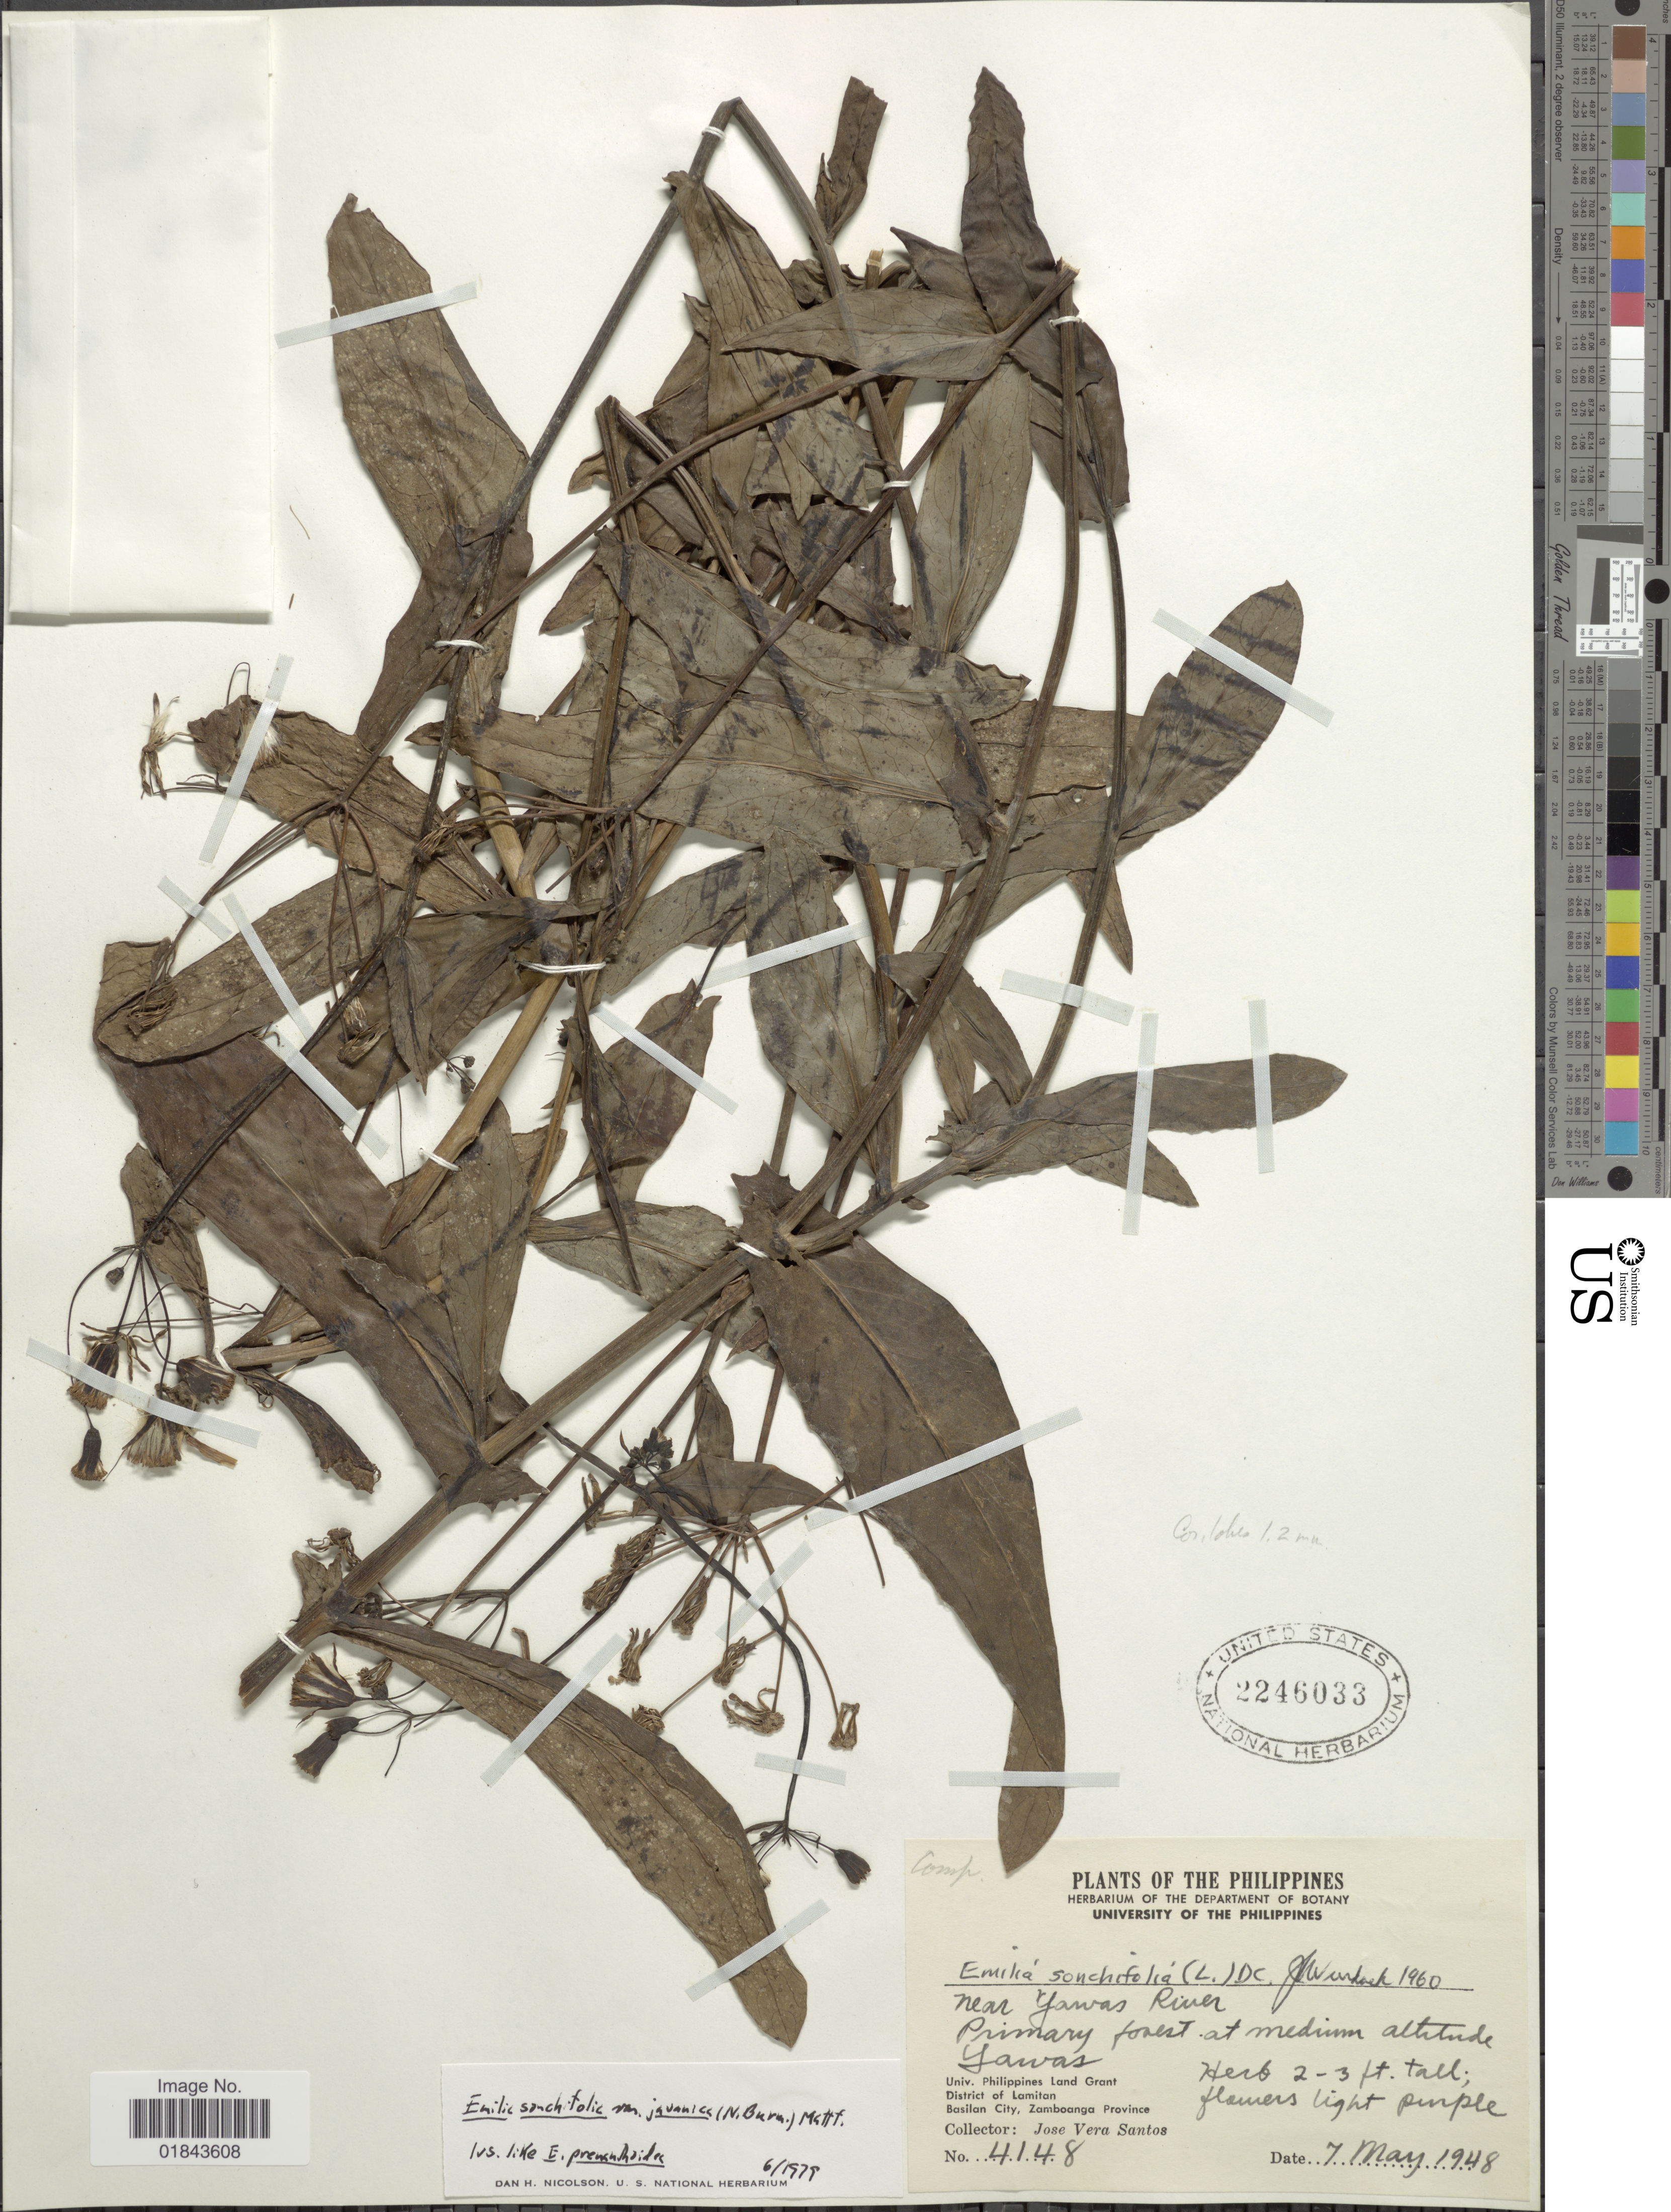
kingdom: Plantae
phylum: Tracheophyta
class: Magnoliopsida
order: Asterales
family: Asteraceae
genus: Emilia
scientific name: Emilia sonchifolia var. javanica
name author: (Burm. f.) Mattf.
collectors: J. V. Santos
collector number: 4148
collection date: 1948-07-07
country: Philippines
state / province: Muslim Mindanao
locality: Near Yawas River, Primary forest at medium, Yawas, District of Lamitan, Basilan City, Zamboanga Province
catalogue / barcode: US 2246033